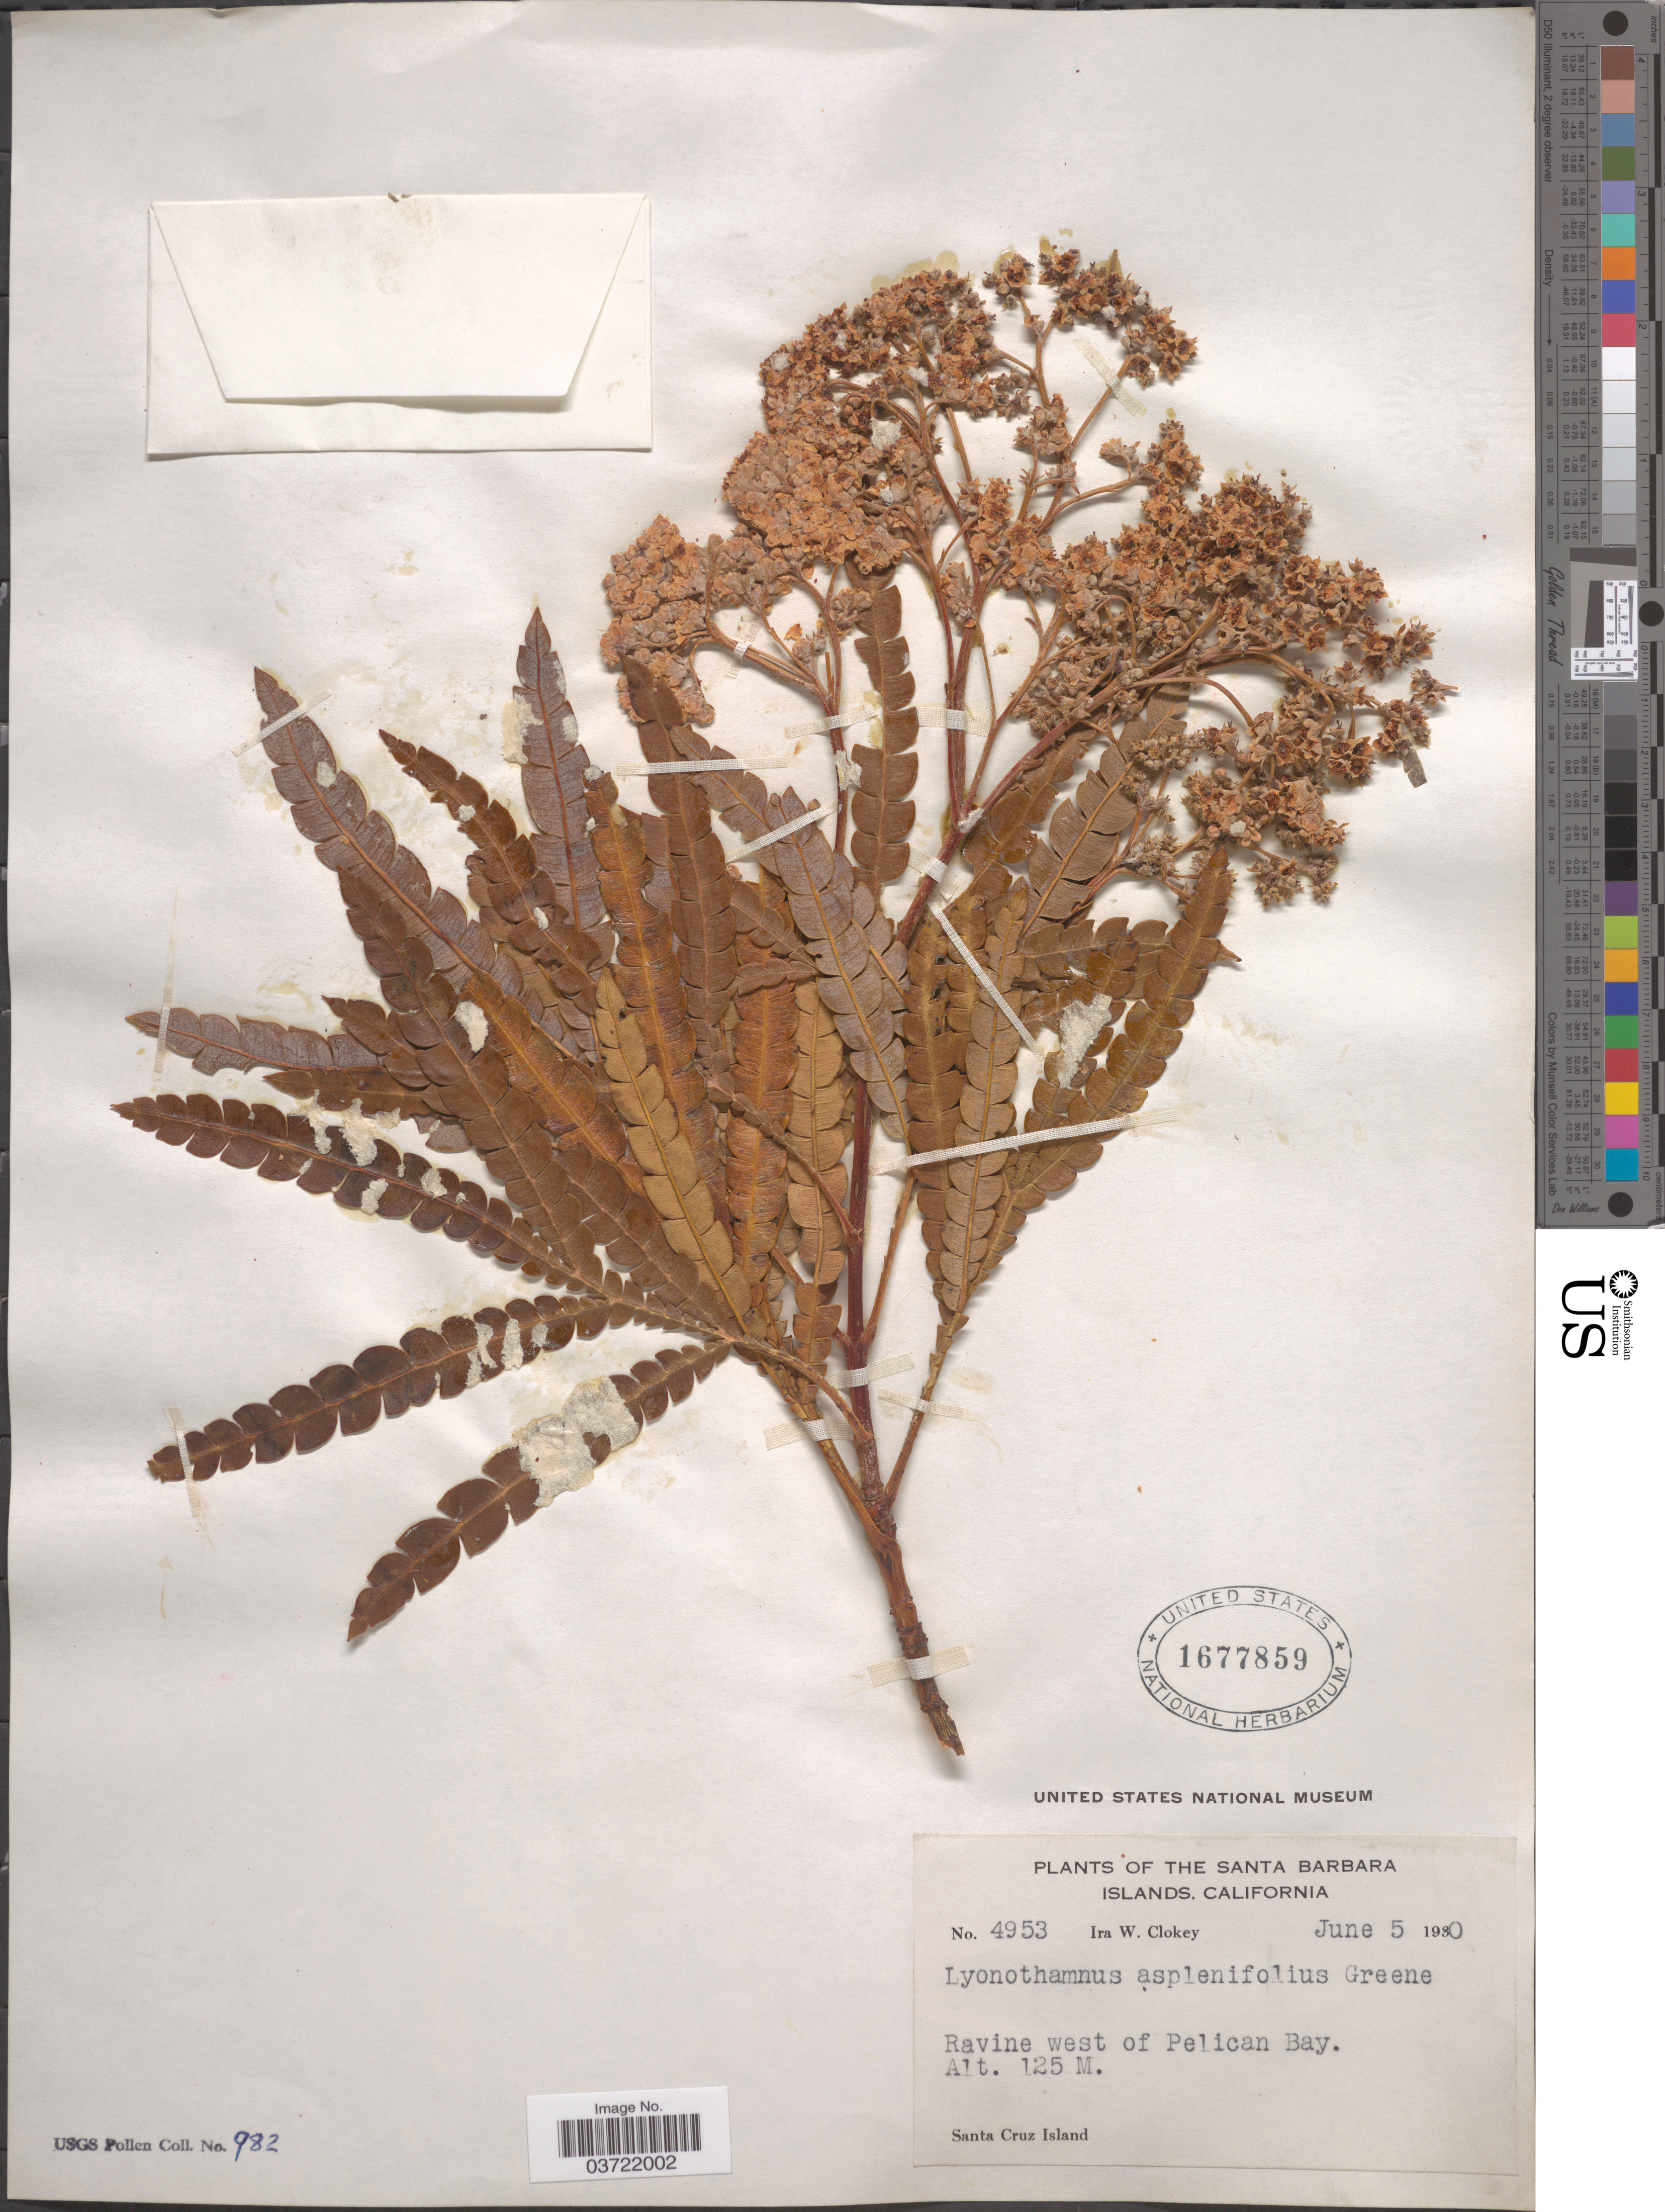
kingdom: Plantae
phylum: Tracheophyta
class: Magnoliopsida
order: Rosales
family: Rosaceae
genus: Lyonothamnus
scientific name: Lyonothamnus floribundus var. aspleniifolius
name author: (Greene) Brandegee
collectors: I. W. Clokey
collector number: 4953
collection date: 1930-06-05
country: United States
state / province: California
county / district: Santa Barbara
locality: The Santa Barbara Islands. Ravine west of Pelican Bay. Santa Cruz Island.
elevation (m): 125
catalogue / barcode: US 1677859